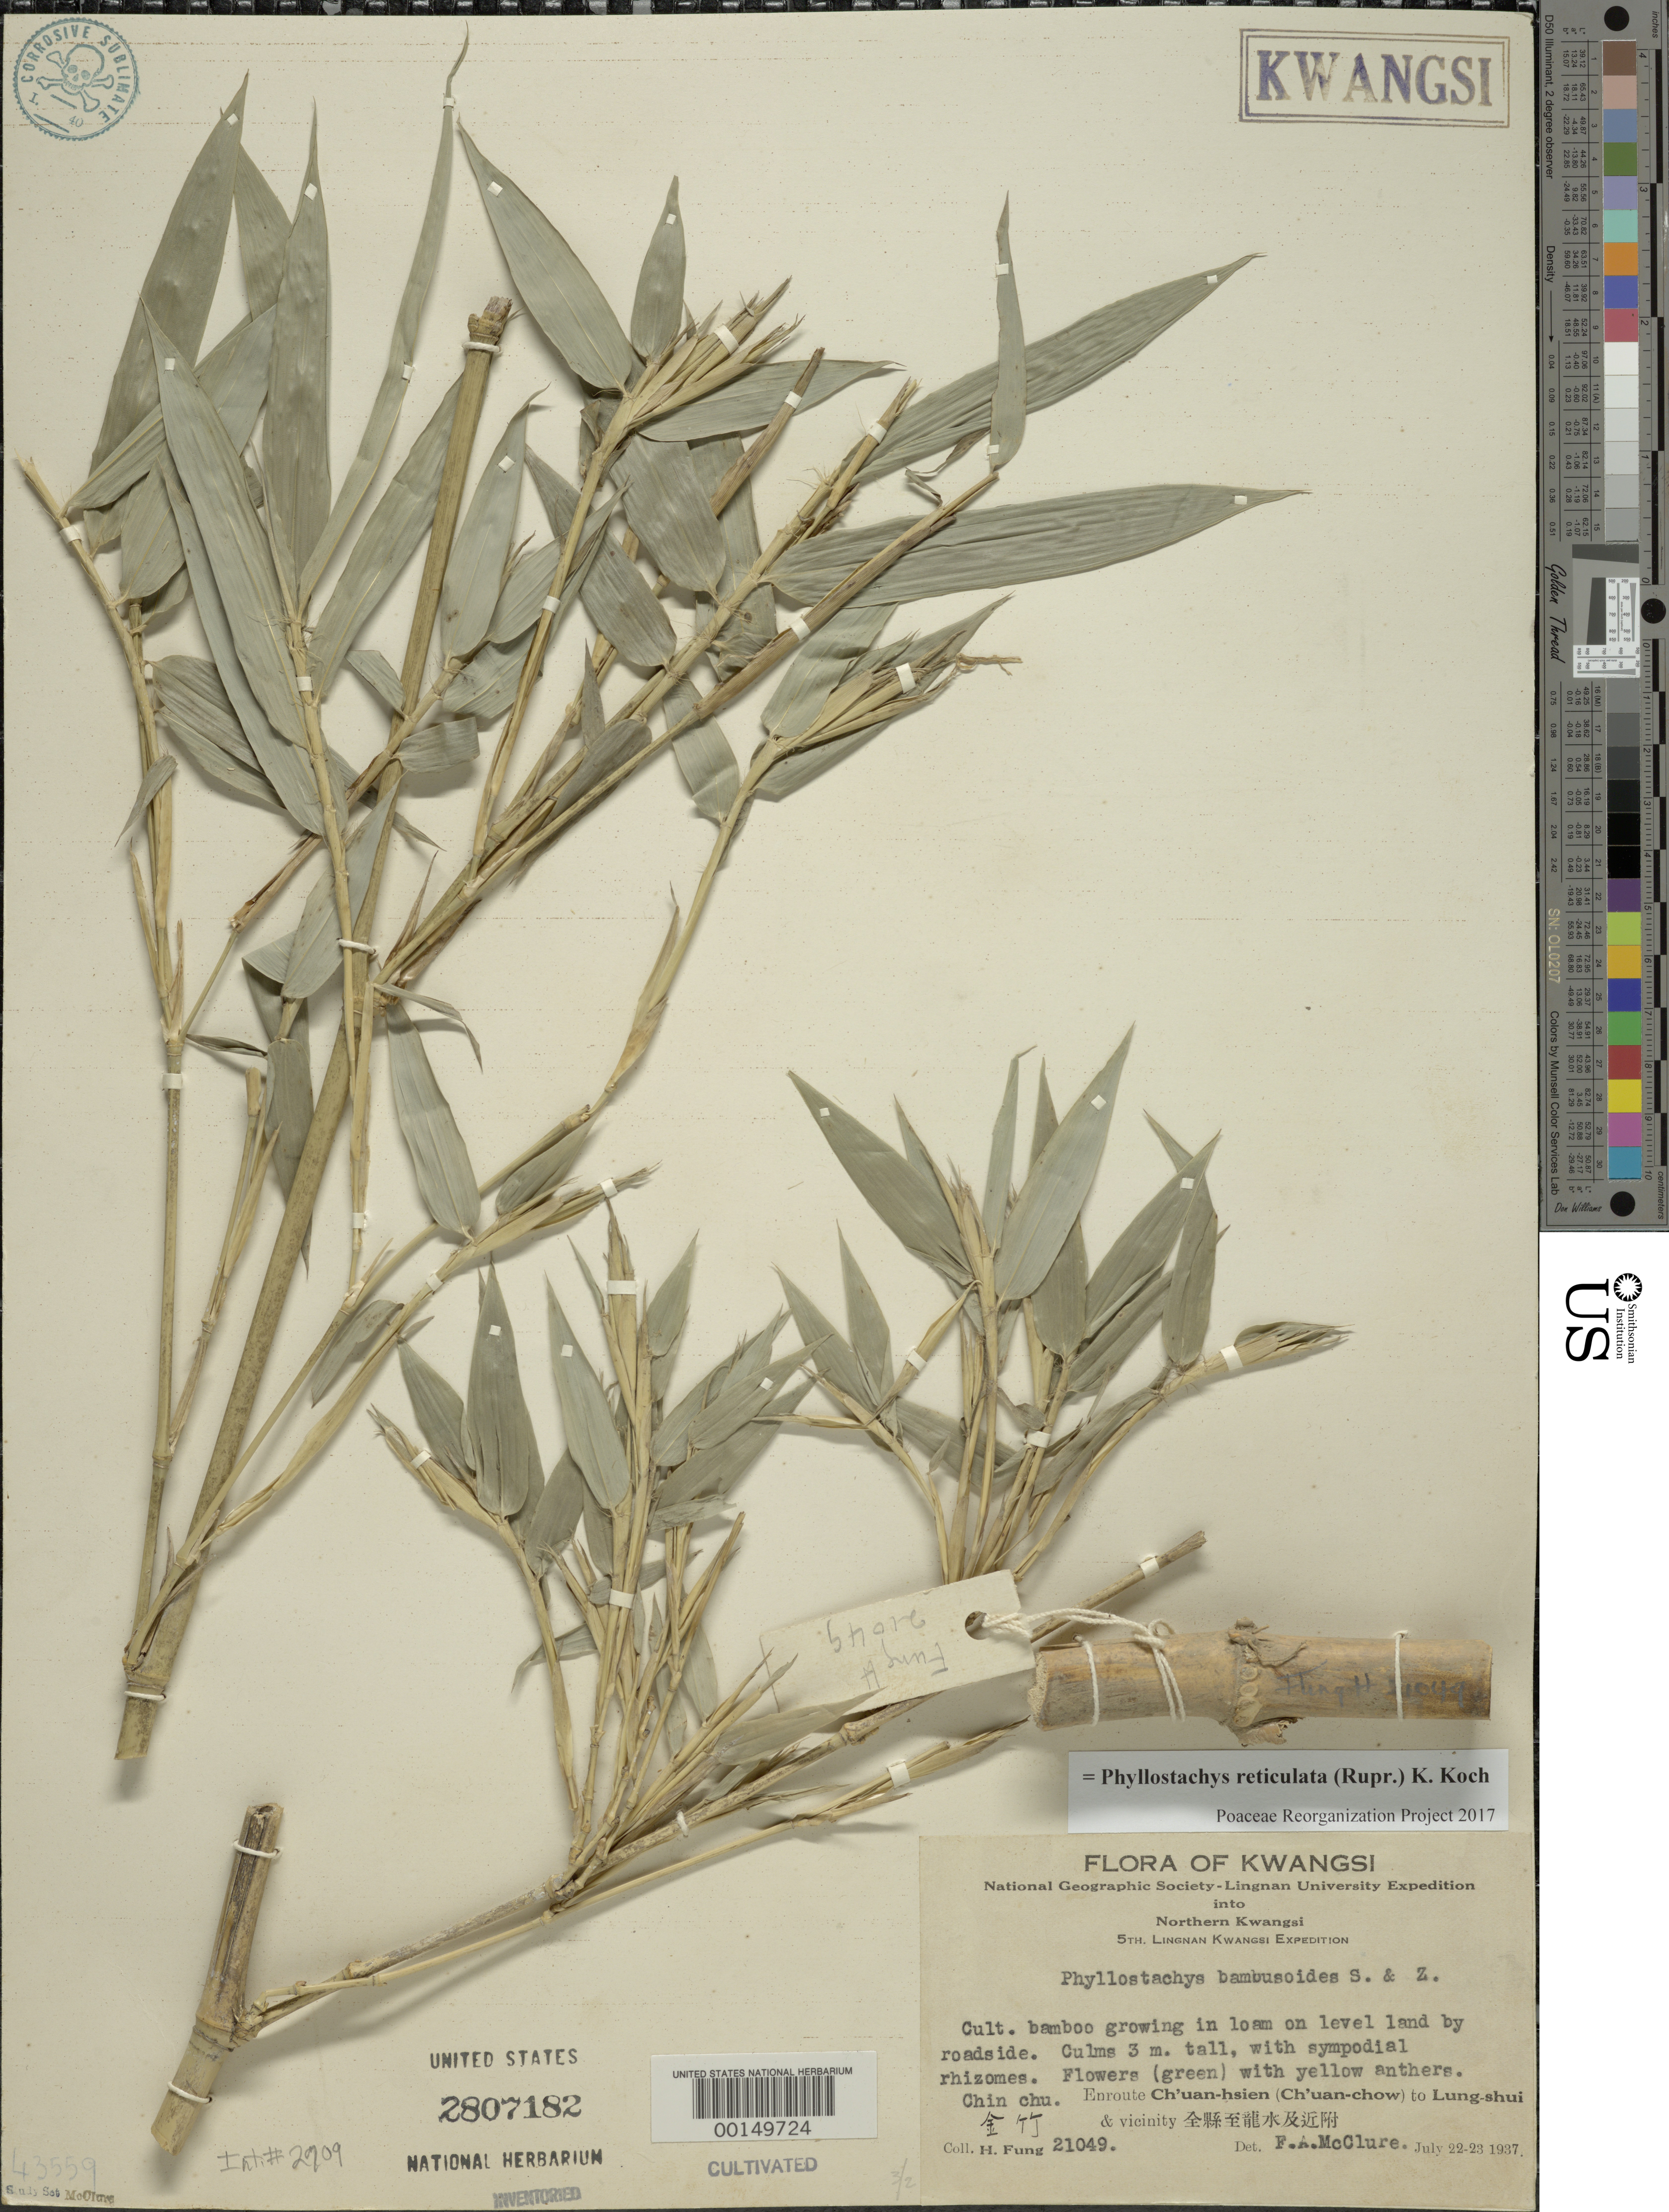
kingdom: Plantae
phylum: Tracheophyta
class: Liliopsida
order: Poales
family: Poaceae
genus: Phyllostachys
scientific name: Phyllostachys reticulata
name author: (Rupr.) K. Koch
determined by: Poaceae Reorganization Project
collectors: H. L. Fung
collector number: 21049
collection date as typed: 22 Jul 1937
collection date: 1937-07-22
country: China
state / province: Guangxi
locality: Ch'uan-hsien/lung-shui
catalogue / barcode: US 2807182